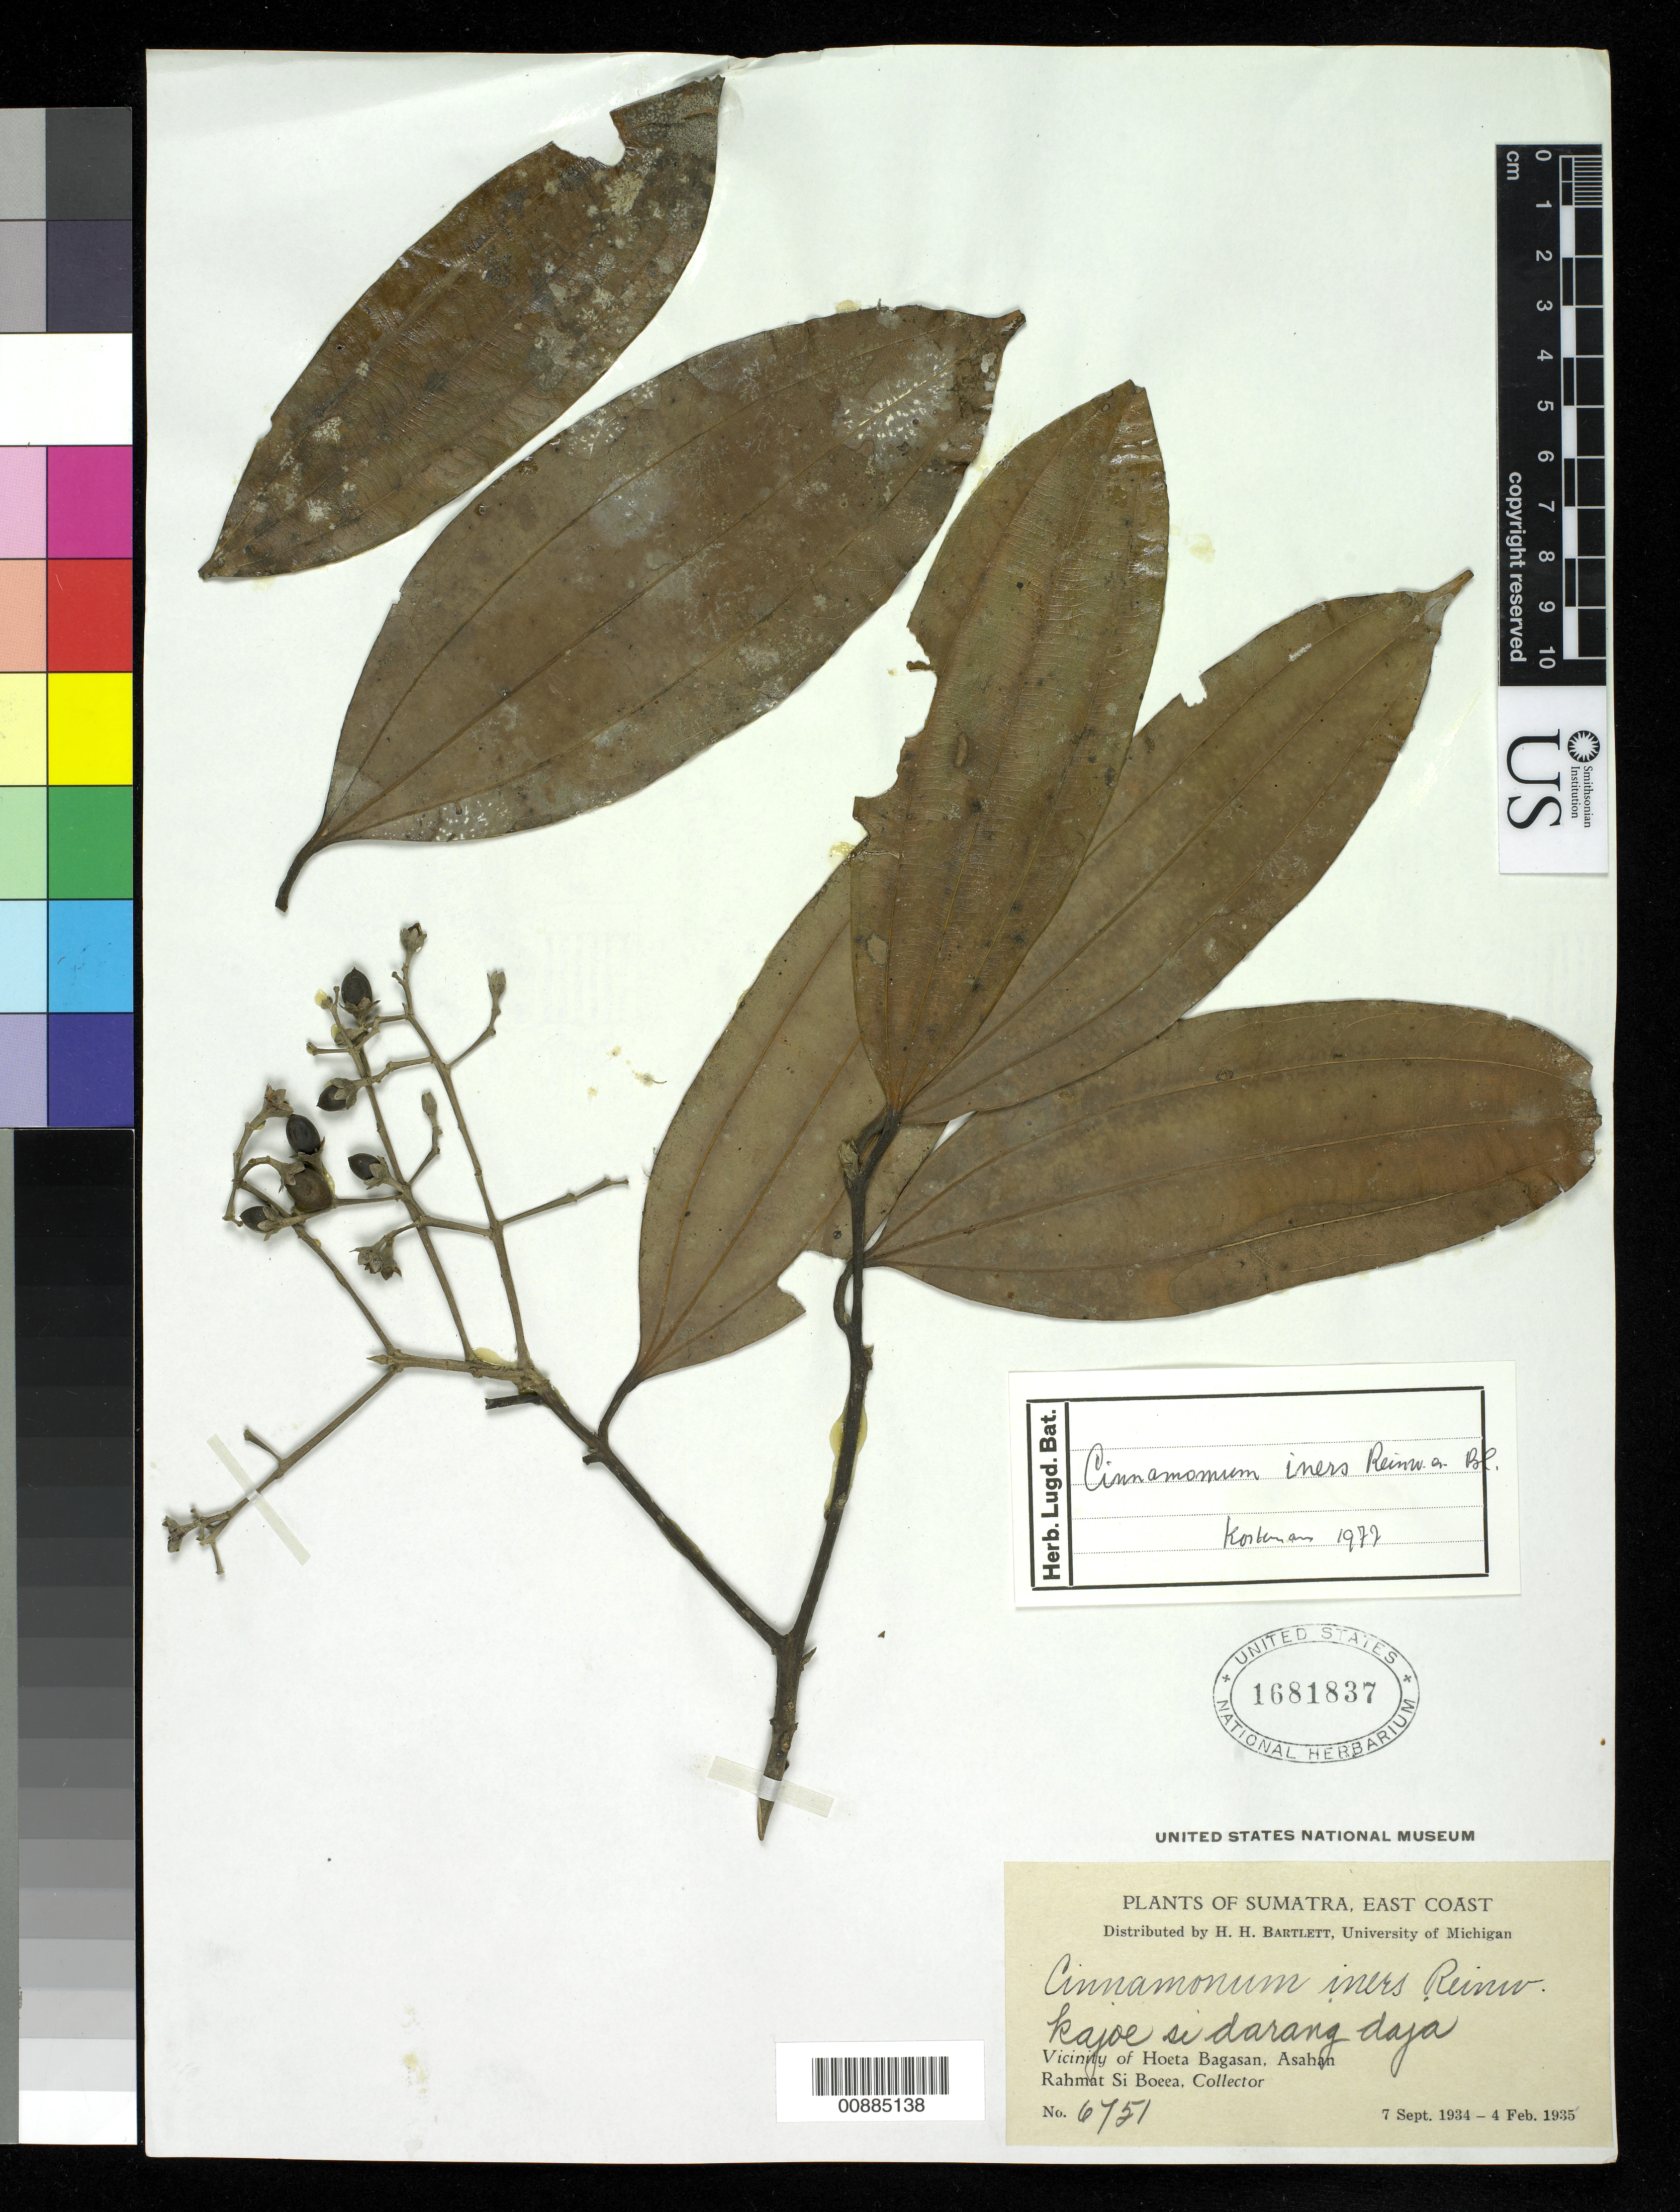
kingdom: Plantae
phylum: Tracheophyta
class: Magnoliopsida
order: Laurales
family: Lauraceae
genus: Cinnamomum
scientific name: Cinnamomum iners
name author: Reinw. ex Blume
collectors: Rahmat Si Boeea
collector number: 6751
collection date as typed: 07 Sep 1934 to 04 Feb 1935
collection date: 1934-09-07/1935-02-04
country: Indonesia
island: Sumatra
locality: Vicinity of Hoeta Bagasan, Asahan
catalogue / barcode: US 1681837